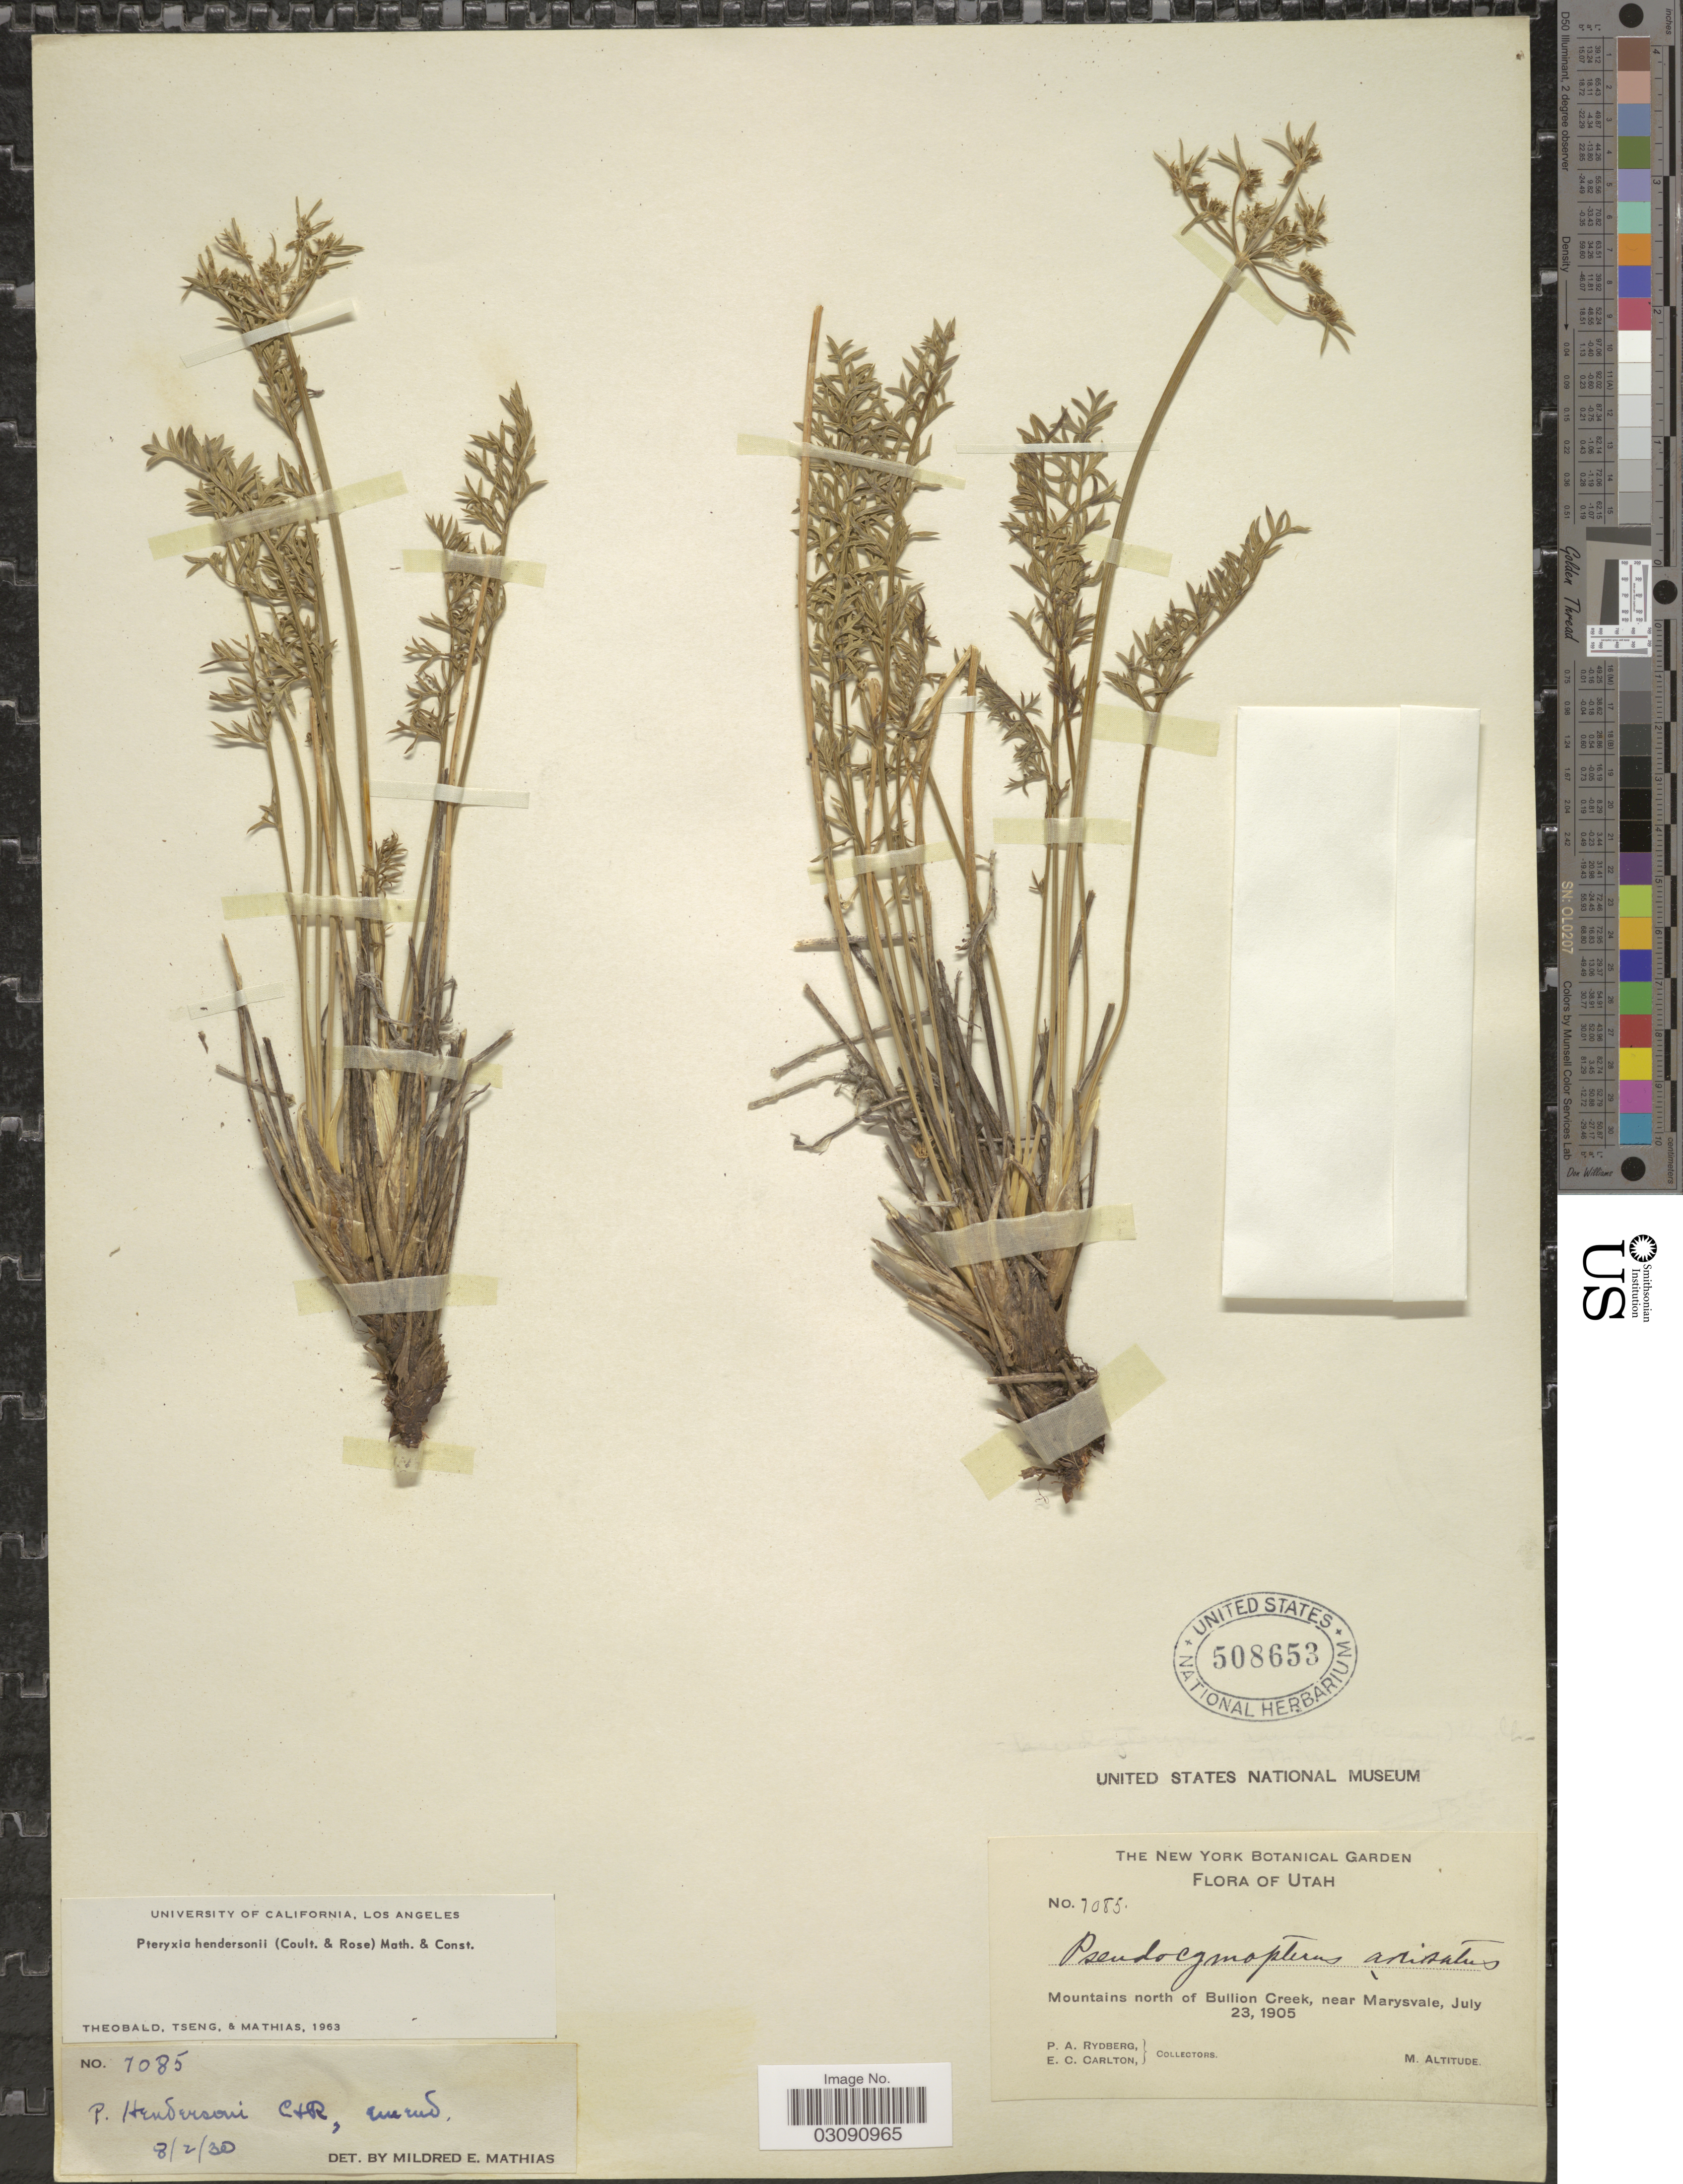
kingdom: Plantae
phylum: Tracheophyta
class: Magnoliopsida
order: Apiales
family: Apiaceae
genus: Pteryxia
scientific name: Pteryxia hendersonii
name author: (J.M. Coult. & Rose) Mathias & Constance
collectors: P. A. Rydberg & E. Carlton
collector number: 7085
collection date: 1905-07-23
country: United States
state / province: Utah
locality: Mountains north of Bullion Creek, near Marysvale.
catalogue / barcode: US 508653